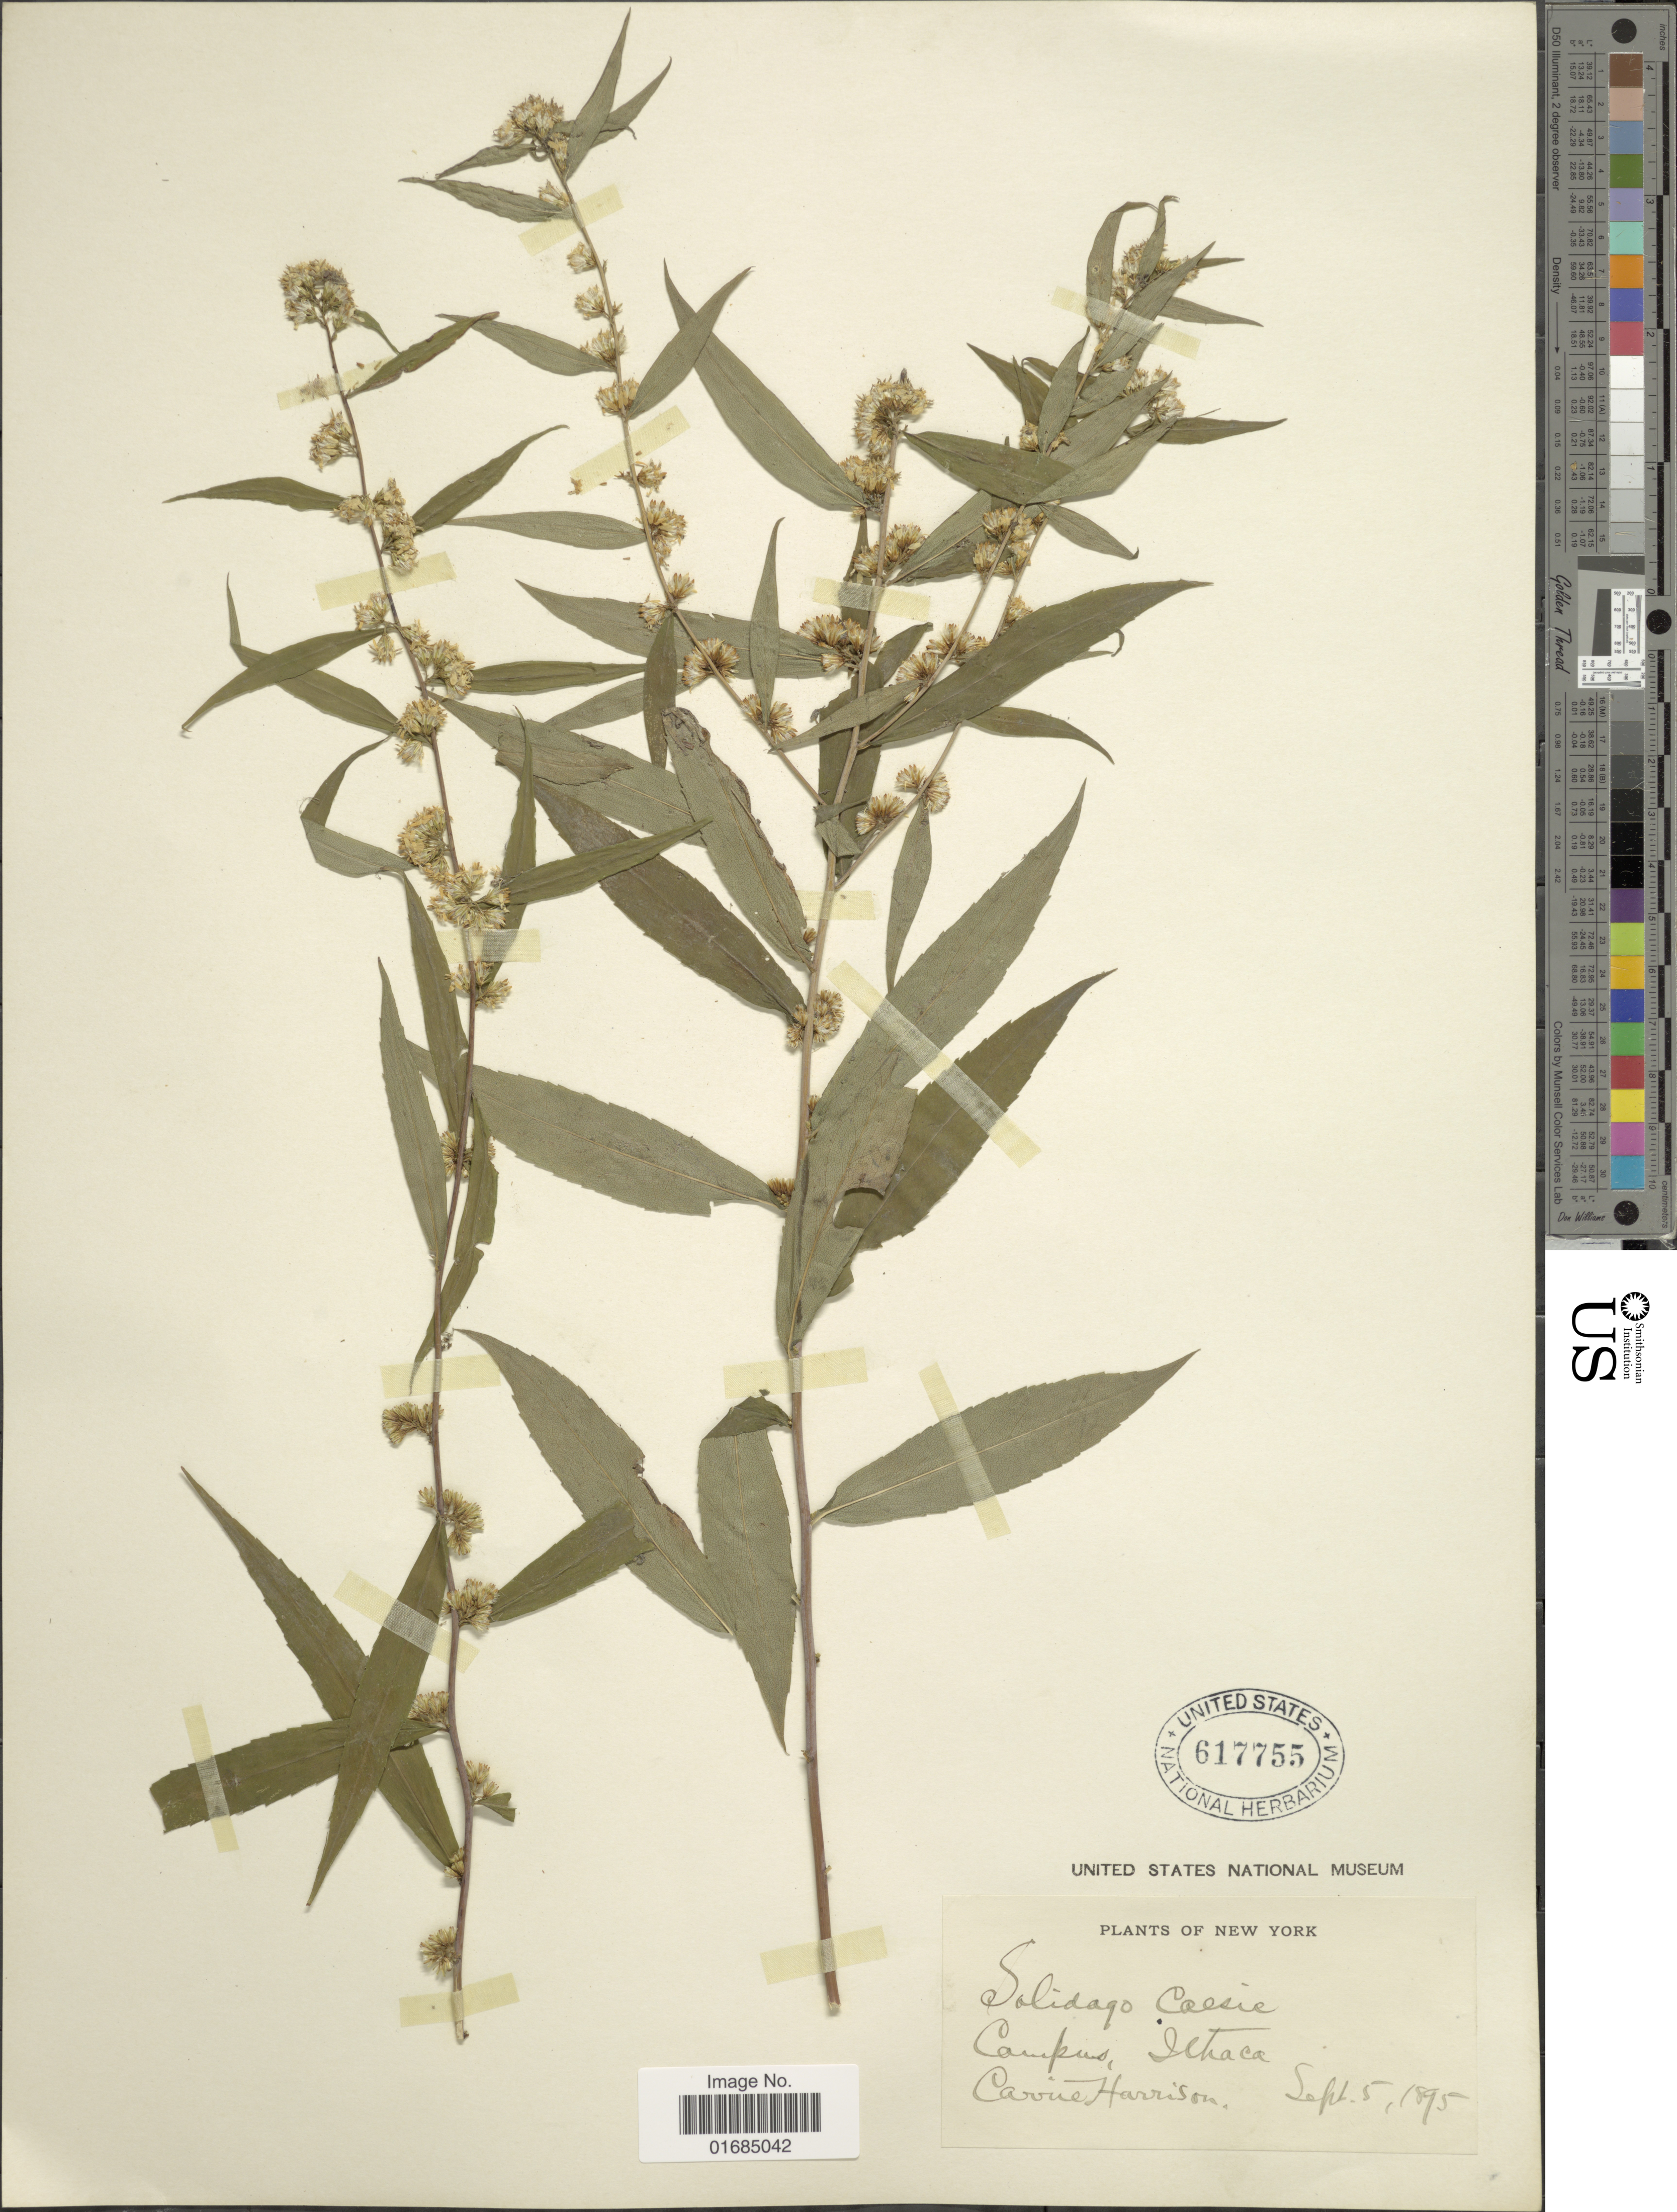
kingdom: Plantae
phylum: Tracheophyta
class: Magnoliopsida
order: Asterales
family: Asteraceae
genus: Solidago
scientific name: Solidago caesia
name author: L.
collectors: C. Harrison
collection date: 1895-09-05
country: United States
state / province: New York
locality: Campus Ithaca.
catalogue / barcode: US 617755